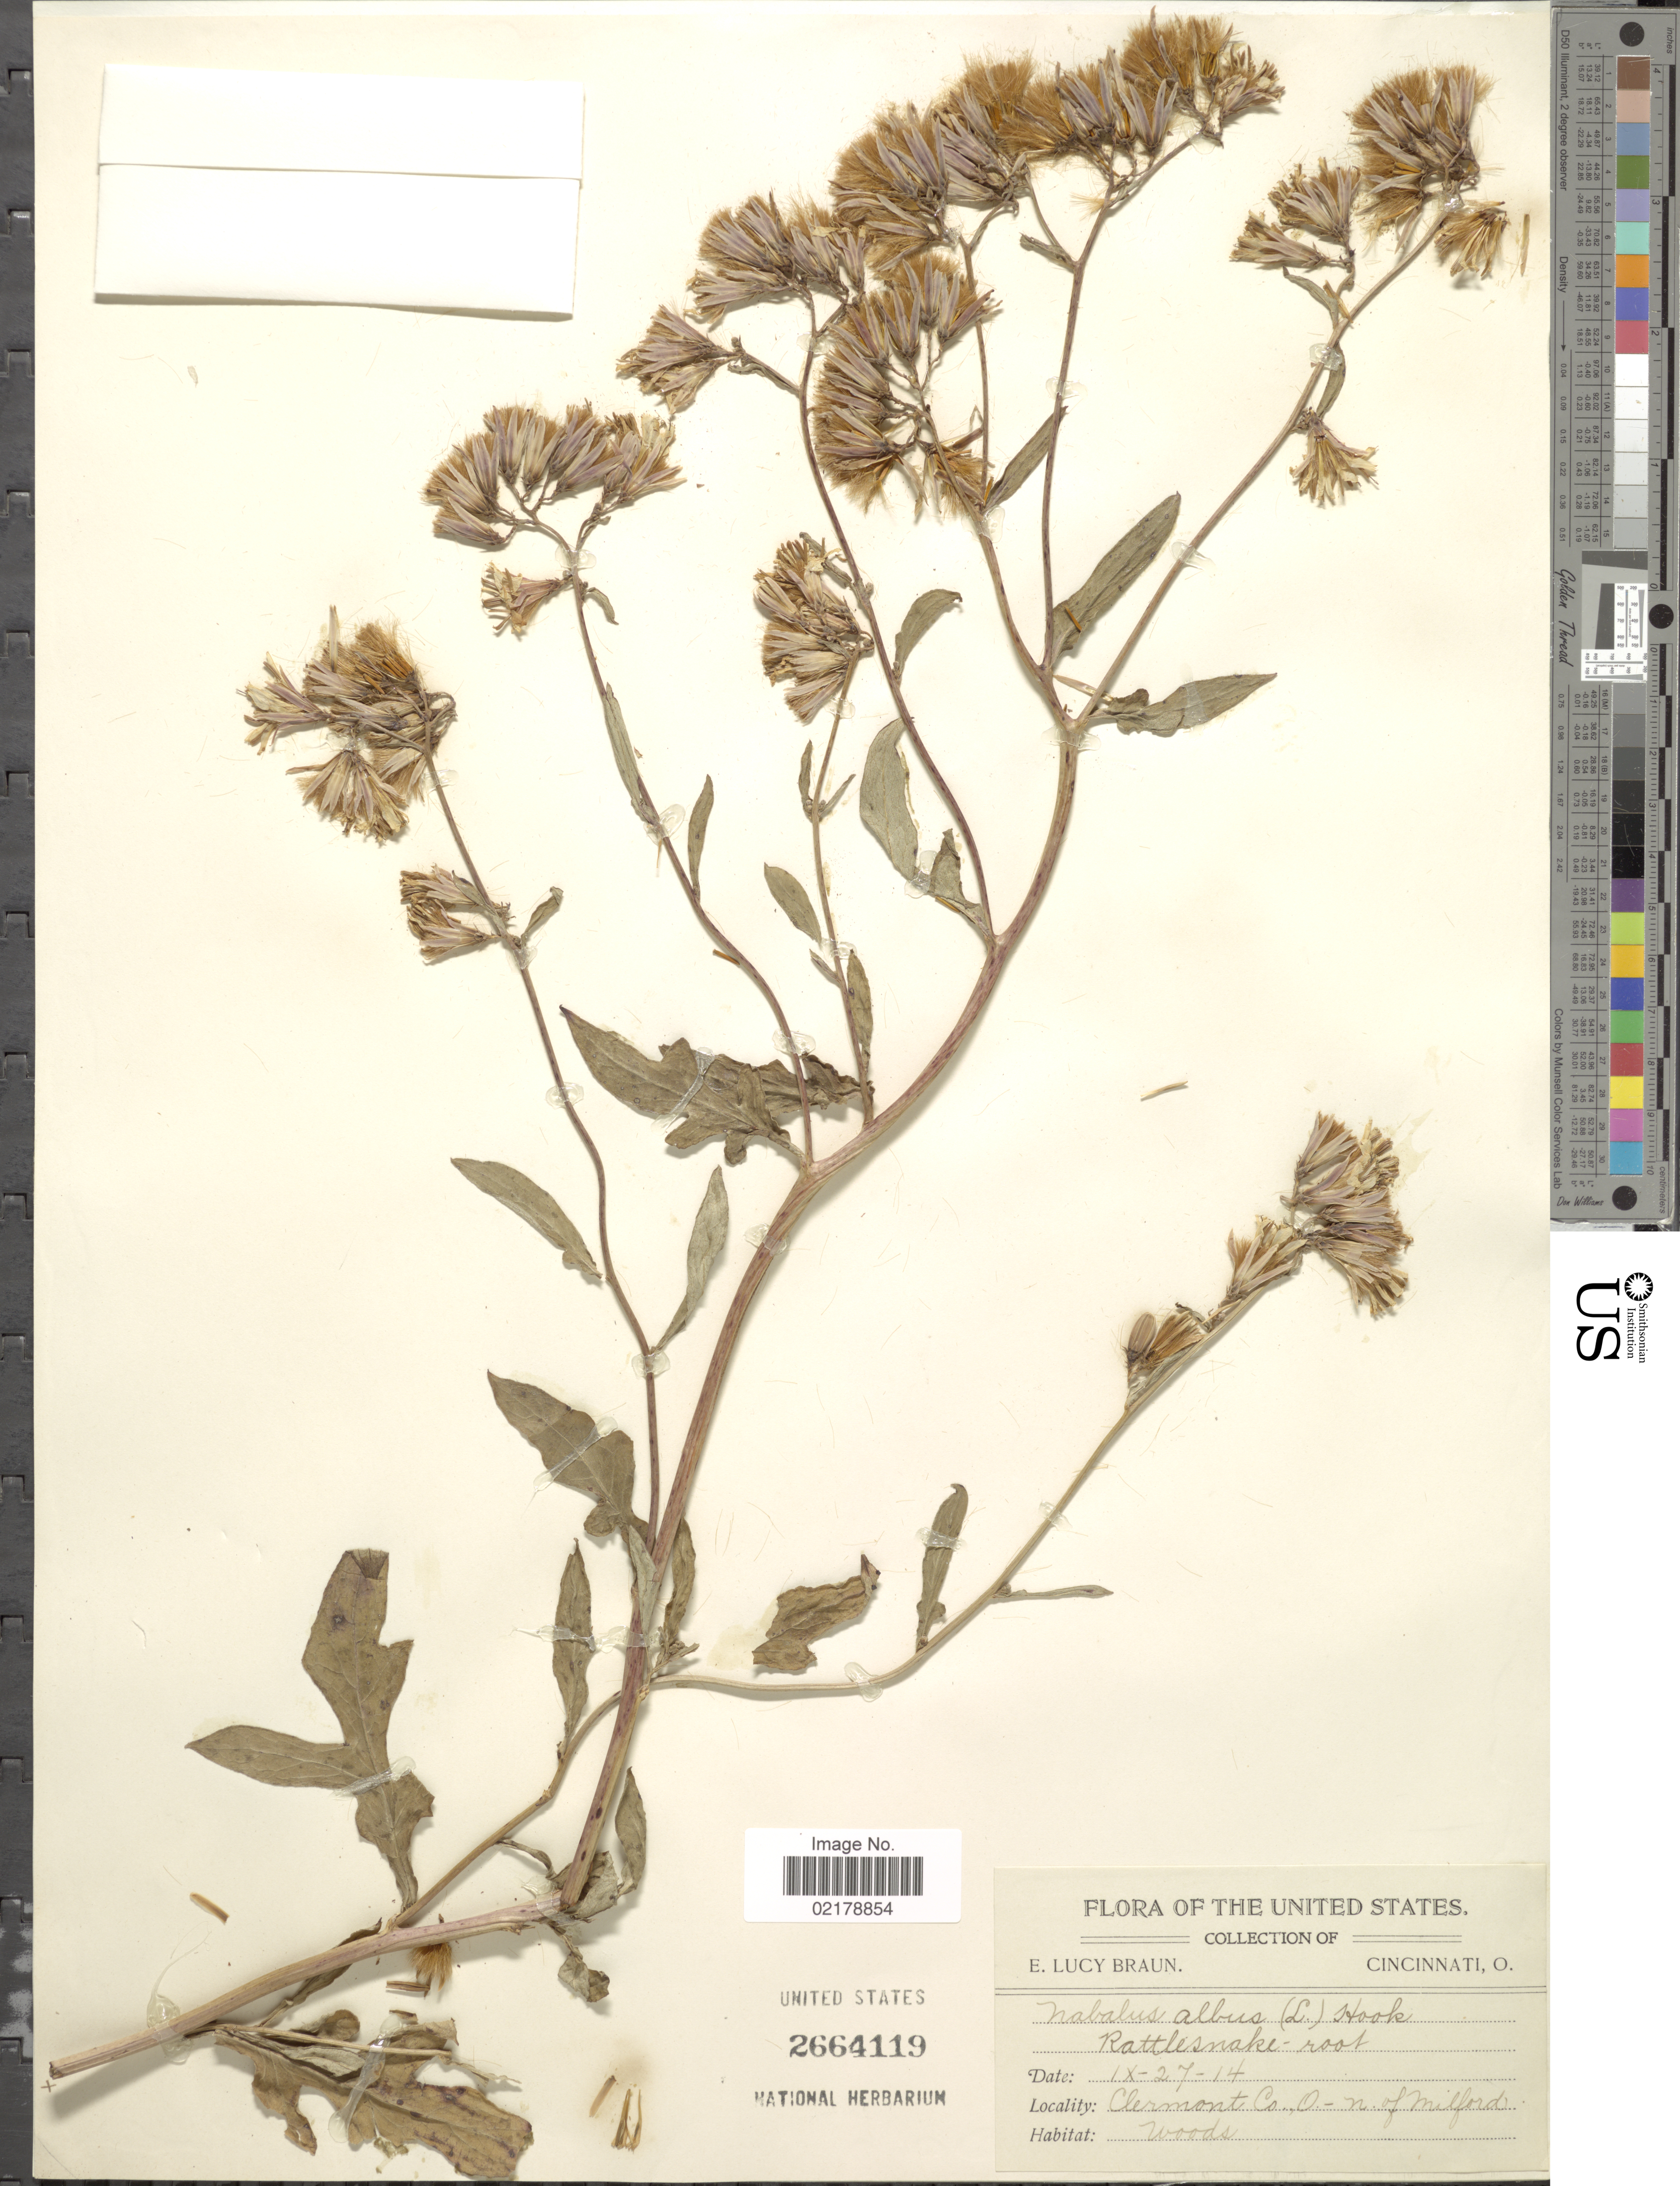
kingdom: Plantae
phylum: Tracheophyta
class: Magnoliopsida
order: Asterales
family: Asteraceae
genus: Nabalus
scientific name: Nabalus albus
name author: (L.) Hook.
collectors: E. L. Braun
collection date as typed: Transcribed d/m/y: 27/9/14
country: United States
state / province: Ohio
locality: Clermont Co., O. -. of Milford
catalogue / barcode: US 2664119